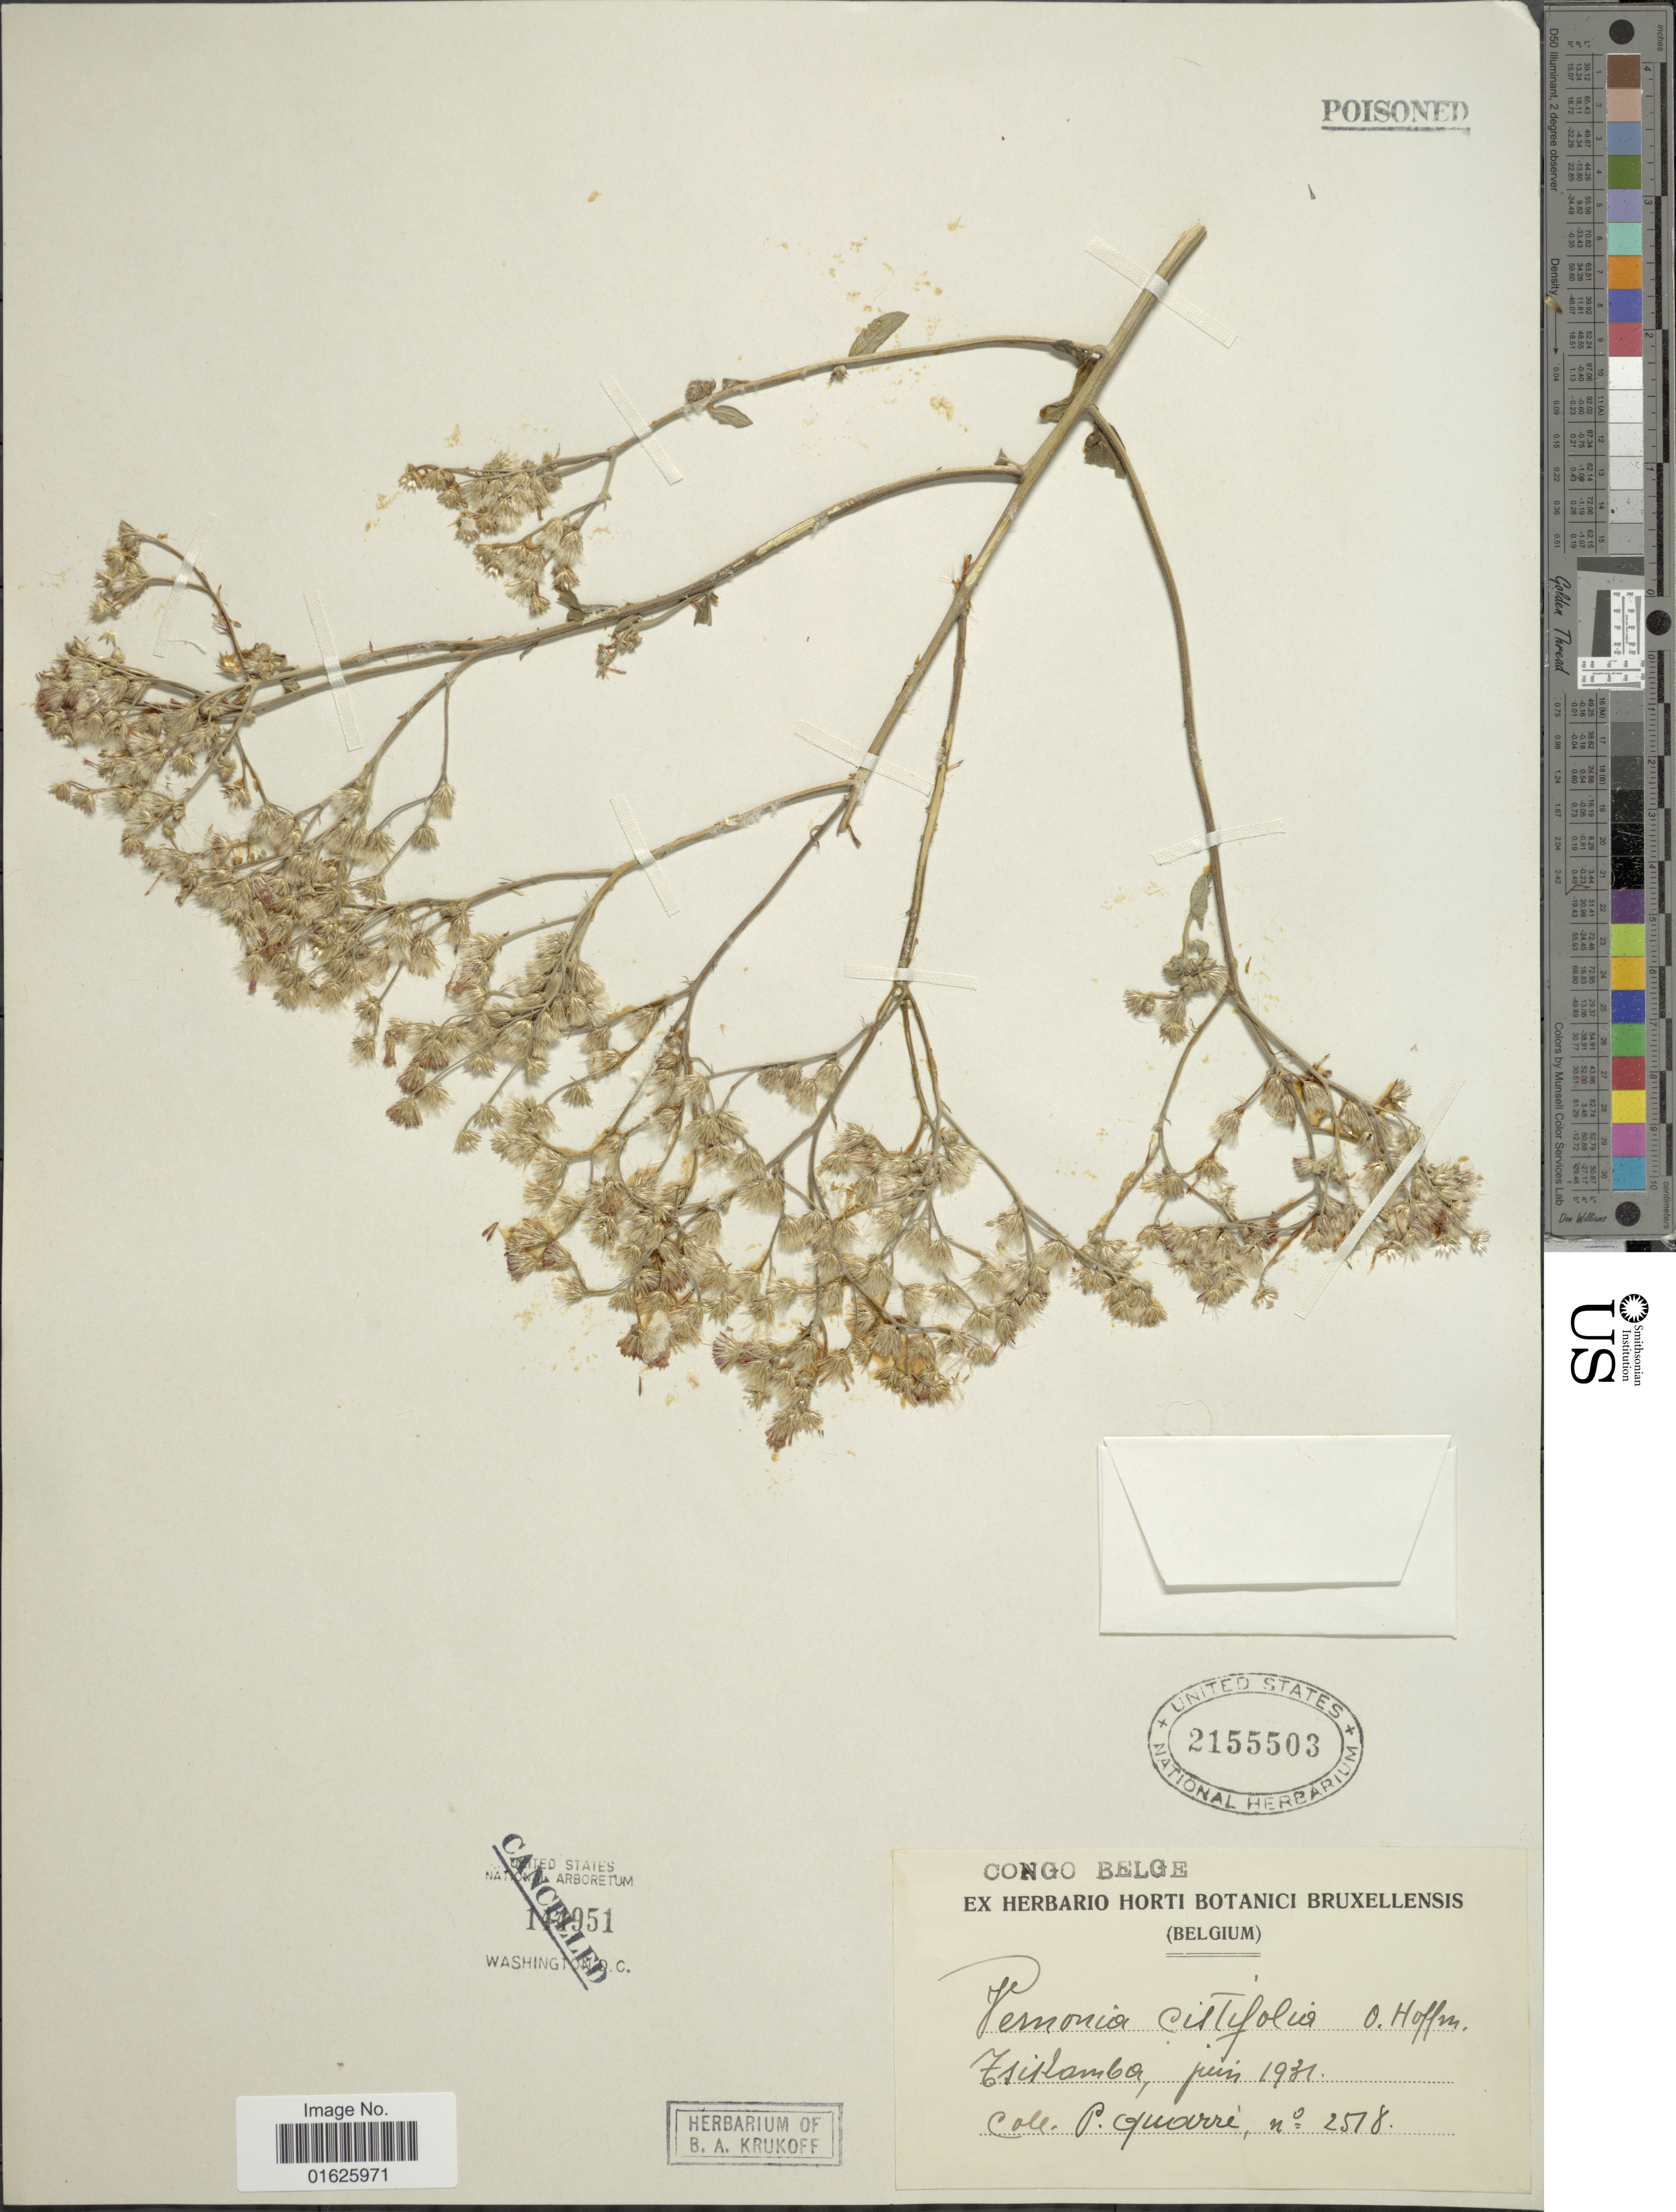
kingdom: Plantae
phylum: Tracheophyta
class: Magnoliopsida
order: Asterales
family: Asteraceae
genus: Orbivestus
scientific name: Orbivestus karaguensis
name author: (Oliv. & Hiern) H. Rob.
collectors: P. Quarre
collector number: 2518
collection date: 1931-06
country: Congo, Democratic Republic of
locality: Congo Belge, Tsikamba.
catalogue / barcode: US 2155503